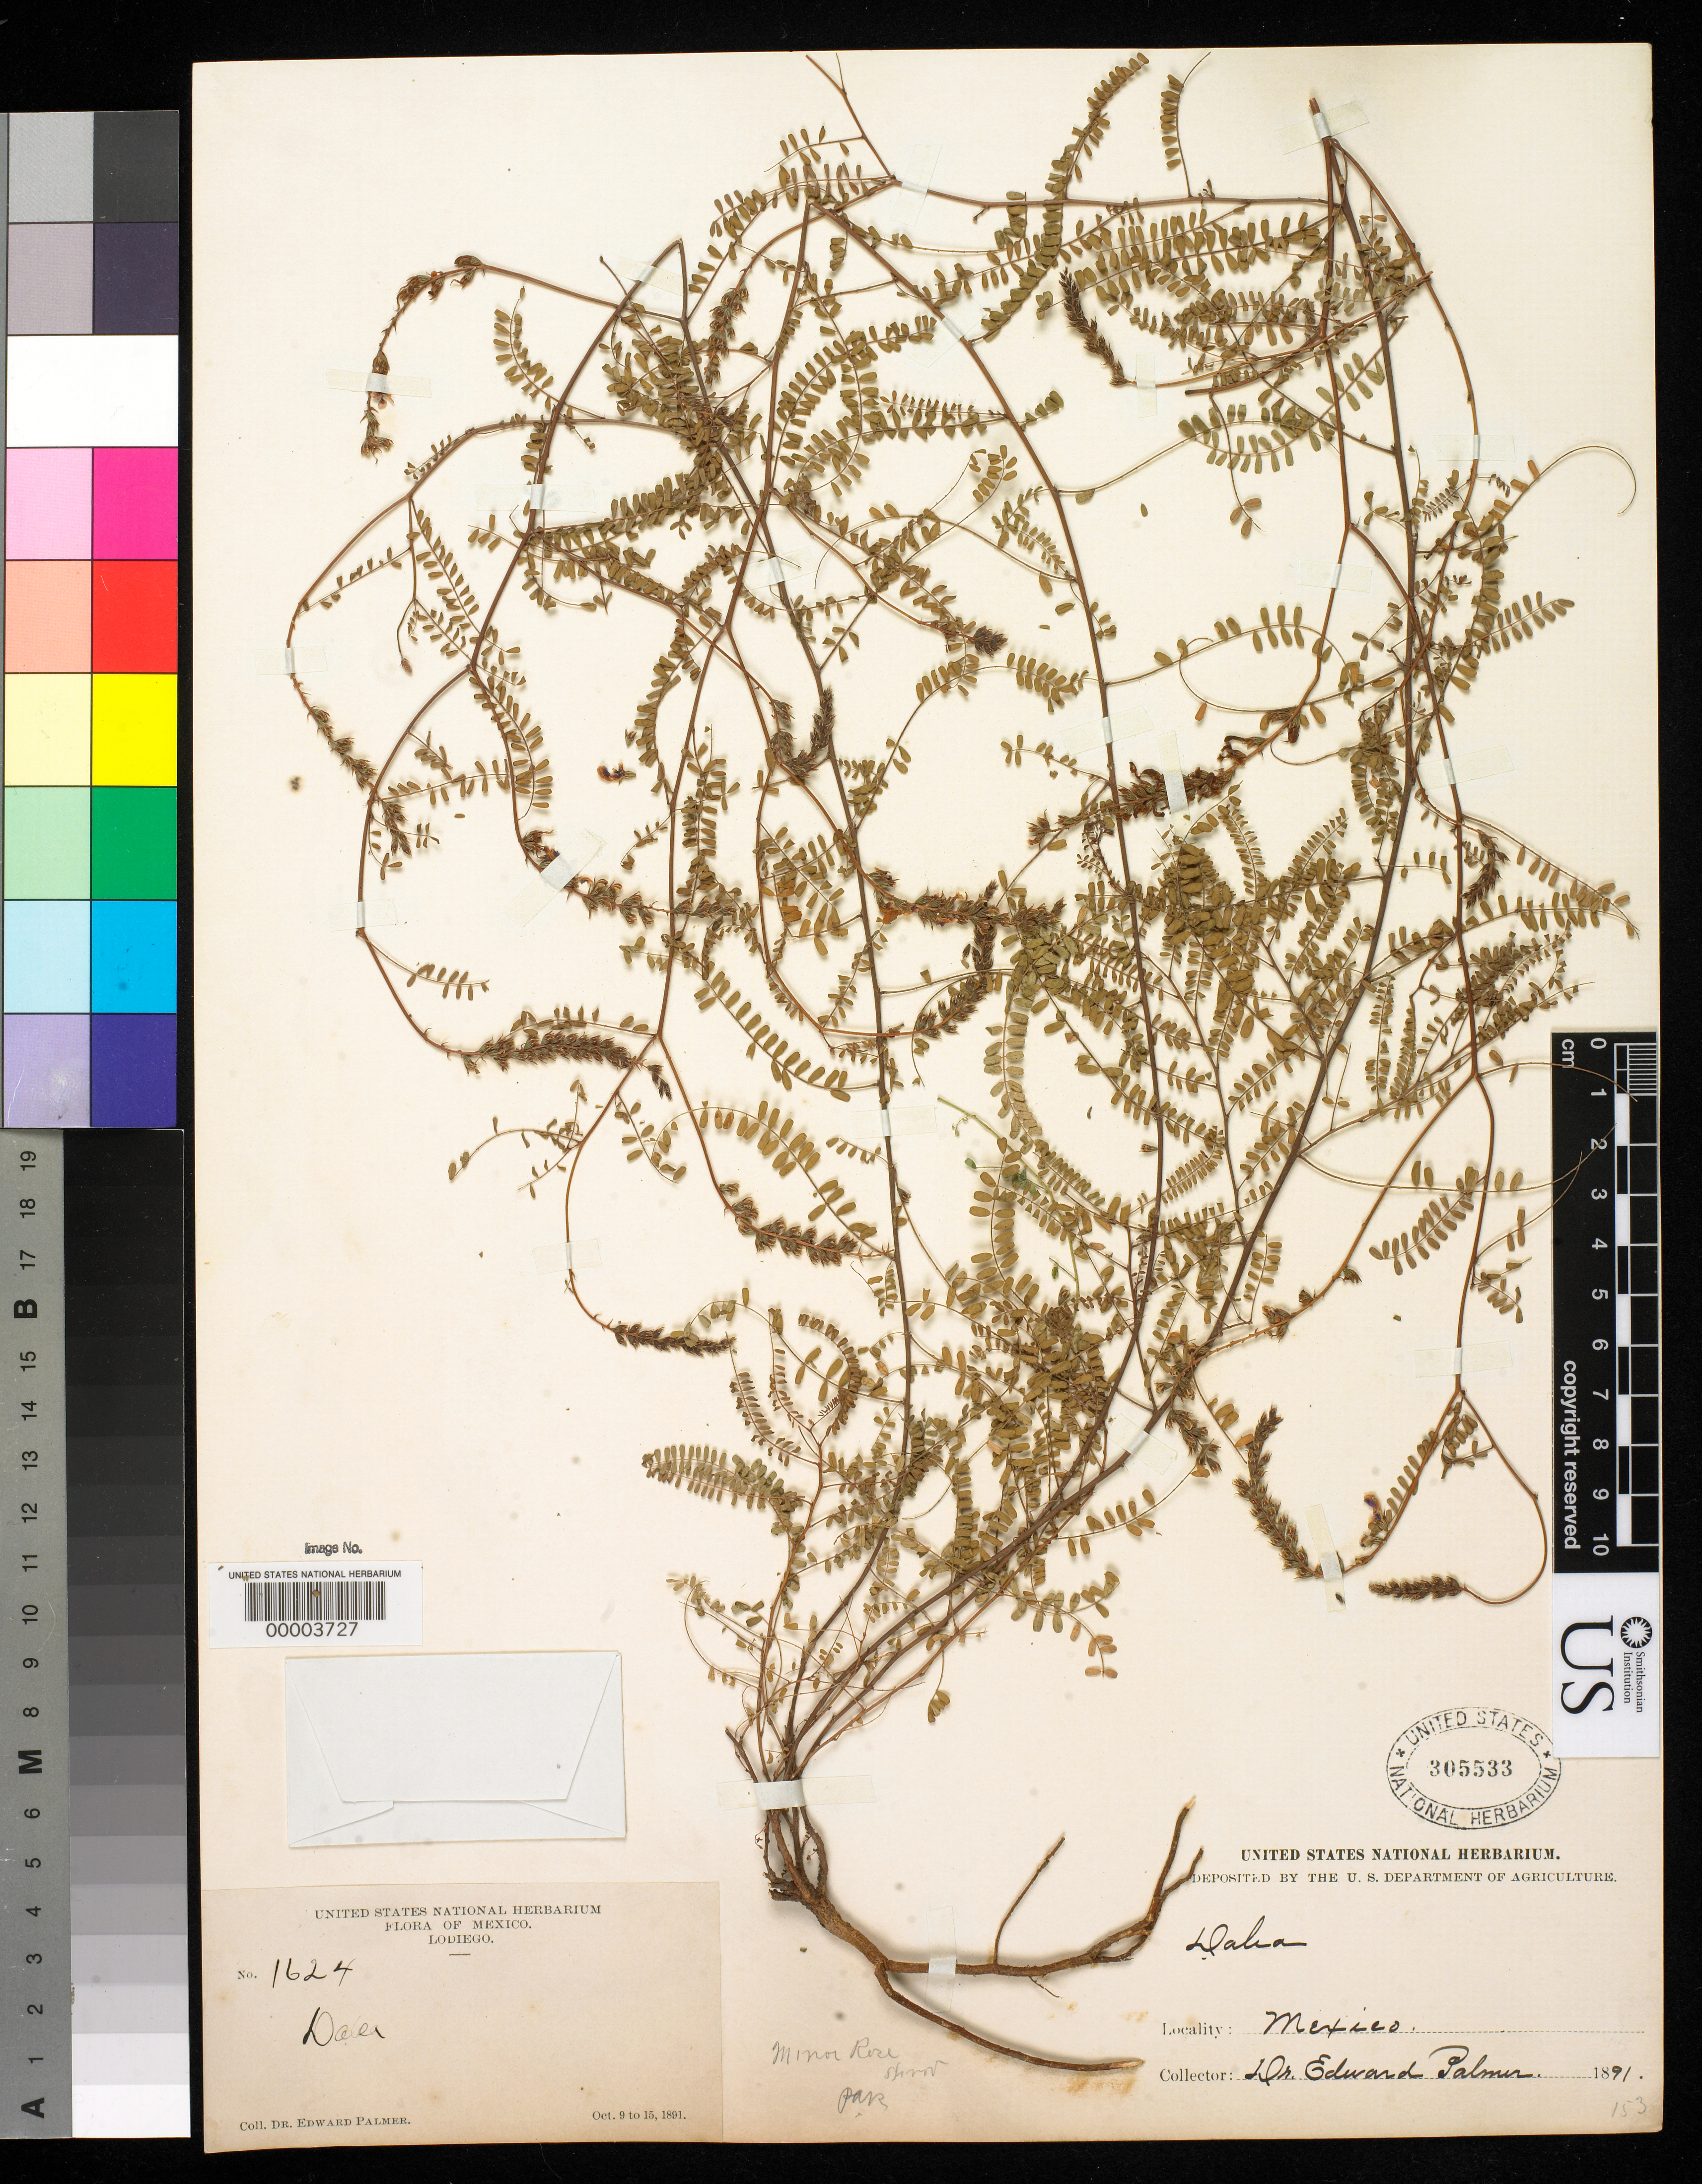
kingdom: Plantae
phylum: Tracheophyta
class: Magnoliopsida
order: Fabales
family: Fabaceae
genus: Parosela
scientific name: Parosela minor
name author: Rose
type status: Holotype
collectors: E. Palmer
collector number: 1624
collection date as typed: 09 Oct 1891 to 15 Oct 1891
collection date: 1891-10-09/1891-10-15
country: Mexico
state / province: Sinaloa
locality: Lodiego.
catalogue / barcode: US 305533